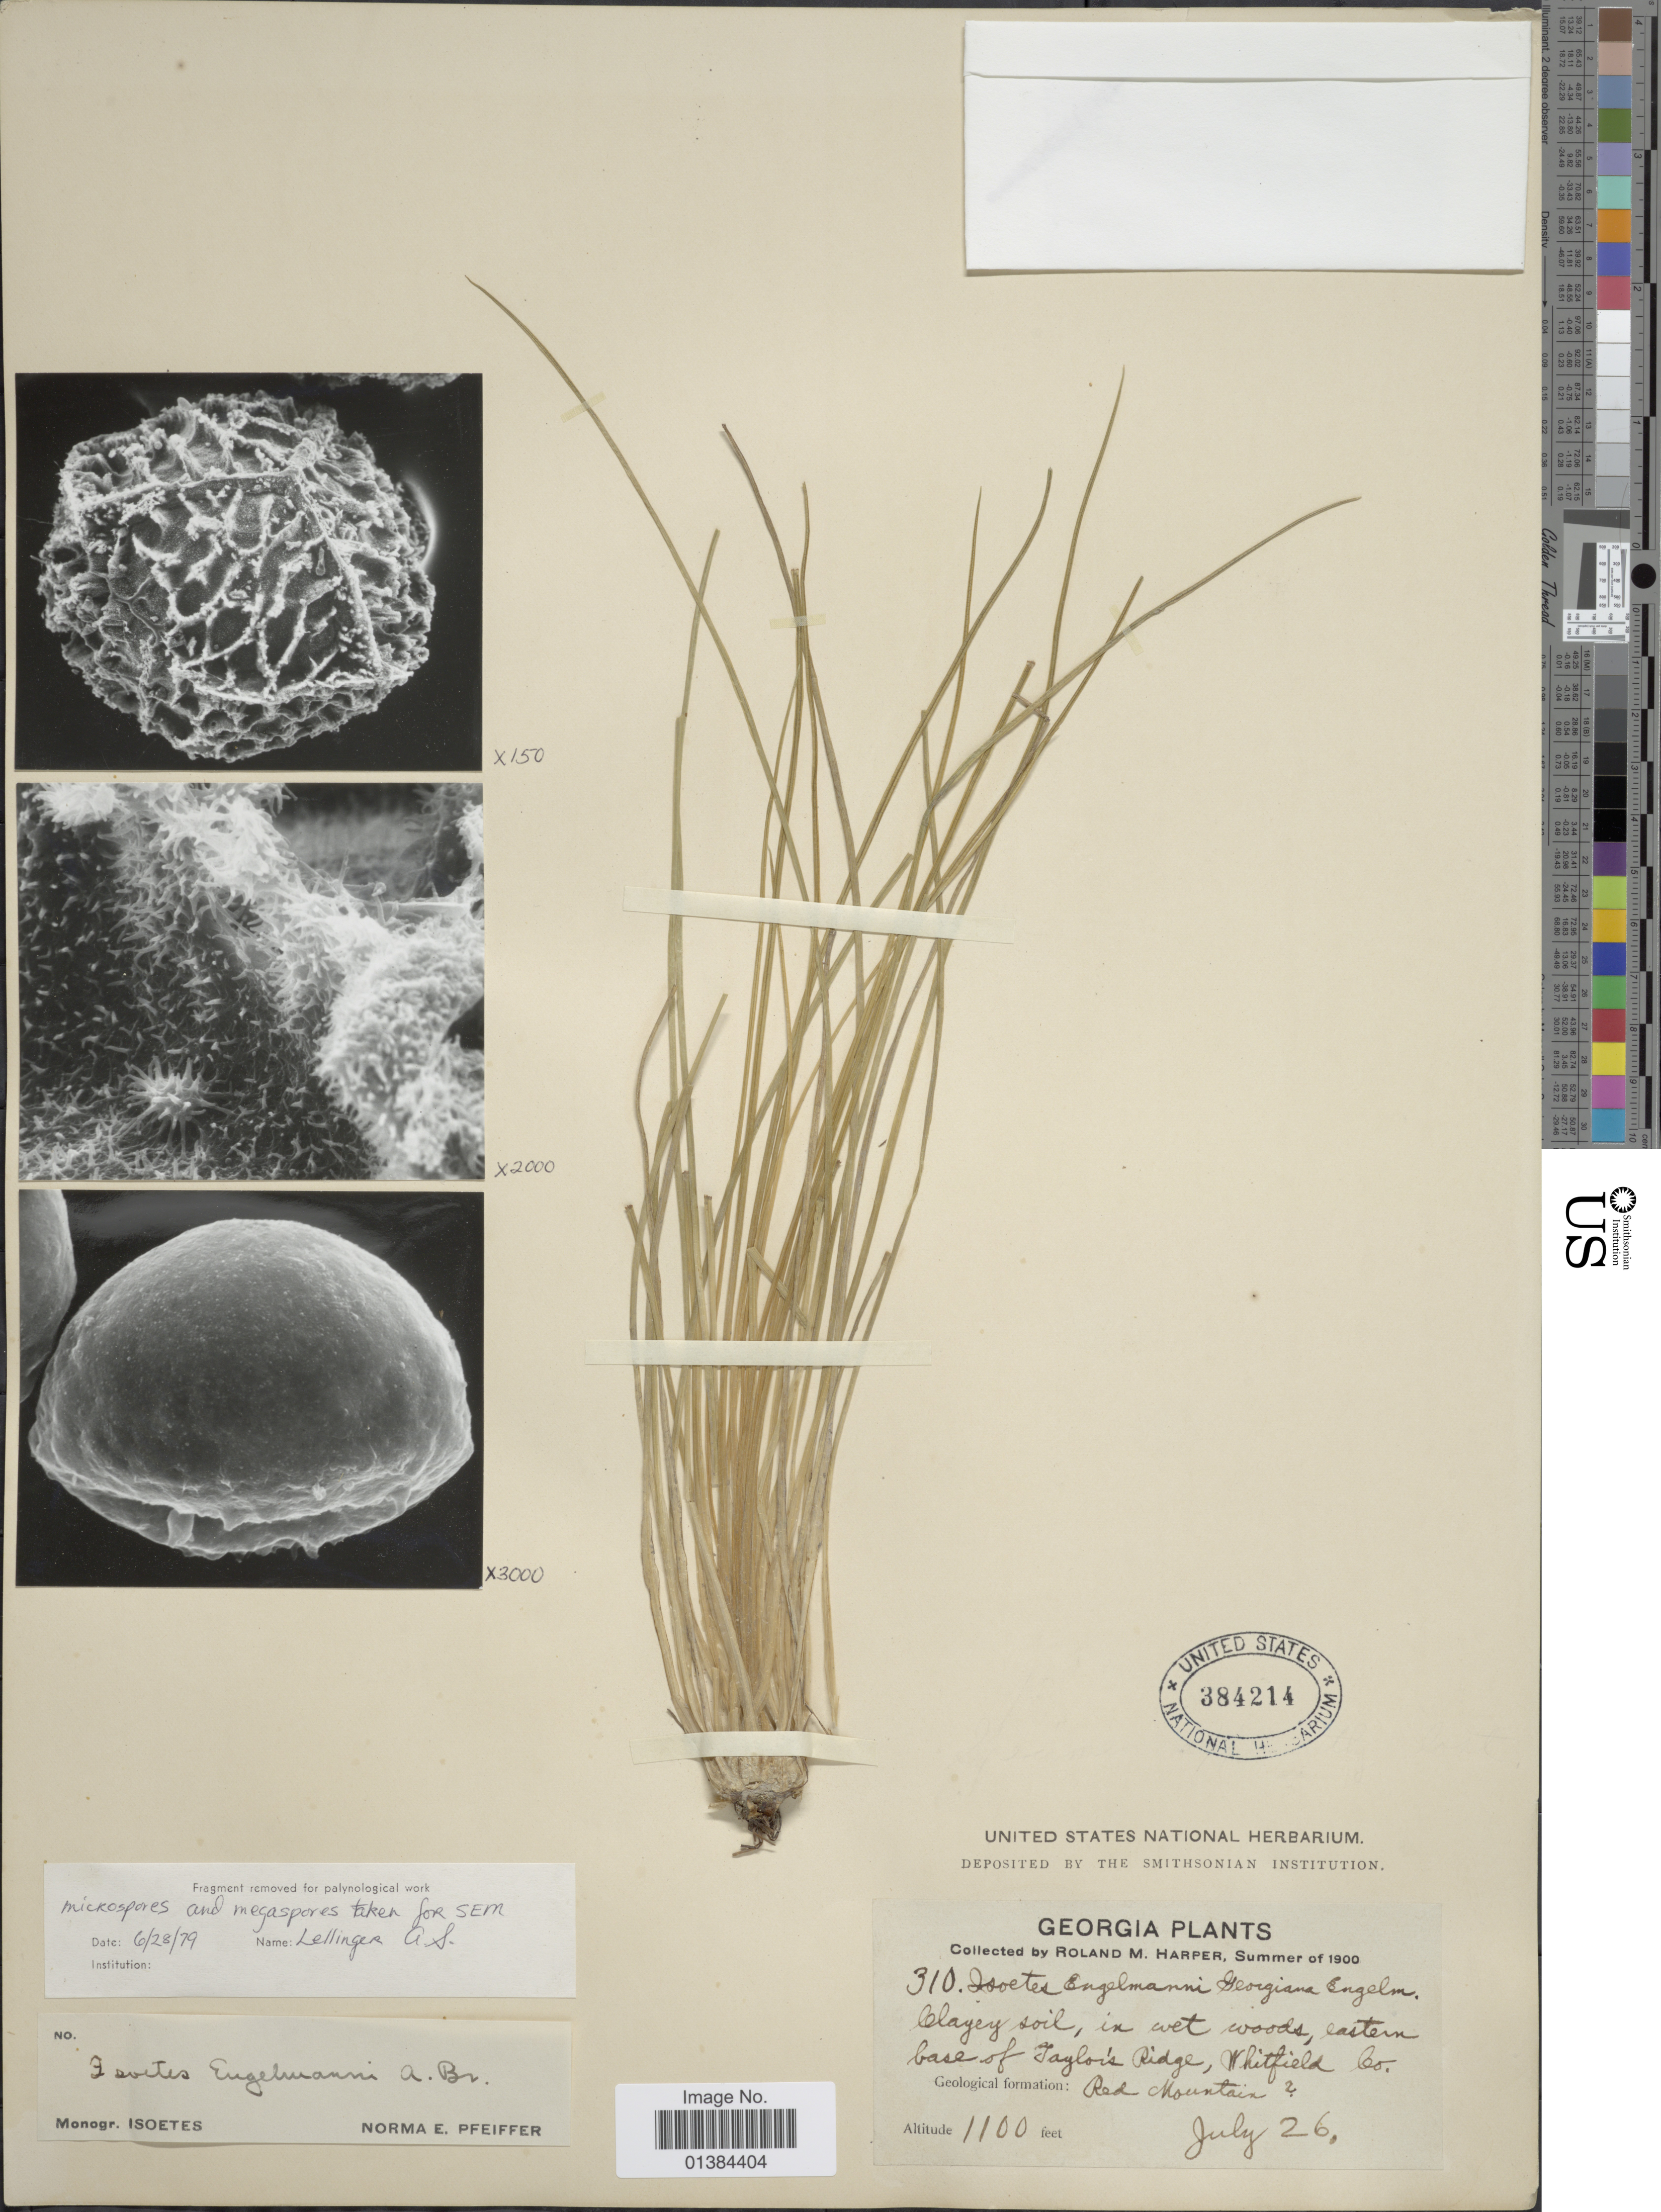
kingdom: Plantae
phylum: Tracheophyta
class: Lycopodiopsida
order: Isoetales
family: Isoetaceae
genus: Isoetes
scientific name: Isoetes engelmannii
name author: A. Braun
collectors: R. M. Harper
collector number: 310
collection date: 1900-07-26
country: United States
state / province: Georgia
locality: Eastern base of Taylor' s Ridge, Whitfield Co., Red Mountain.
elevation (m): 335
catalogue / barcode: US 384214